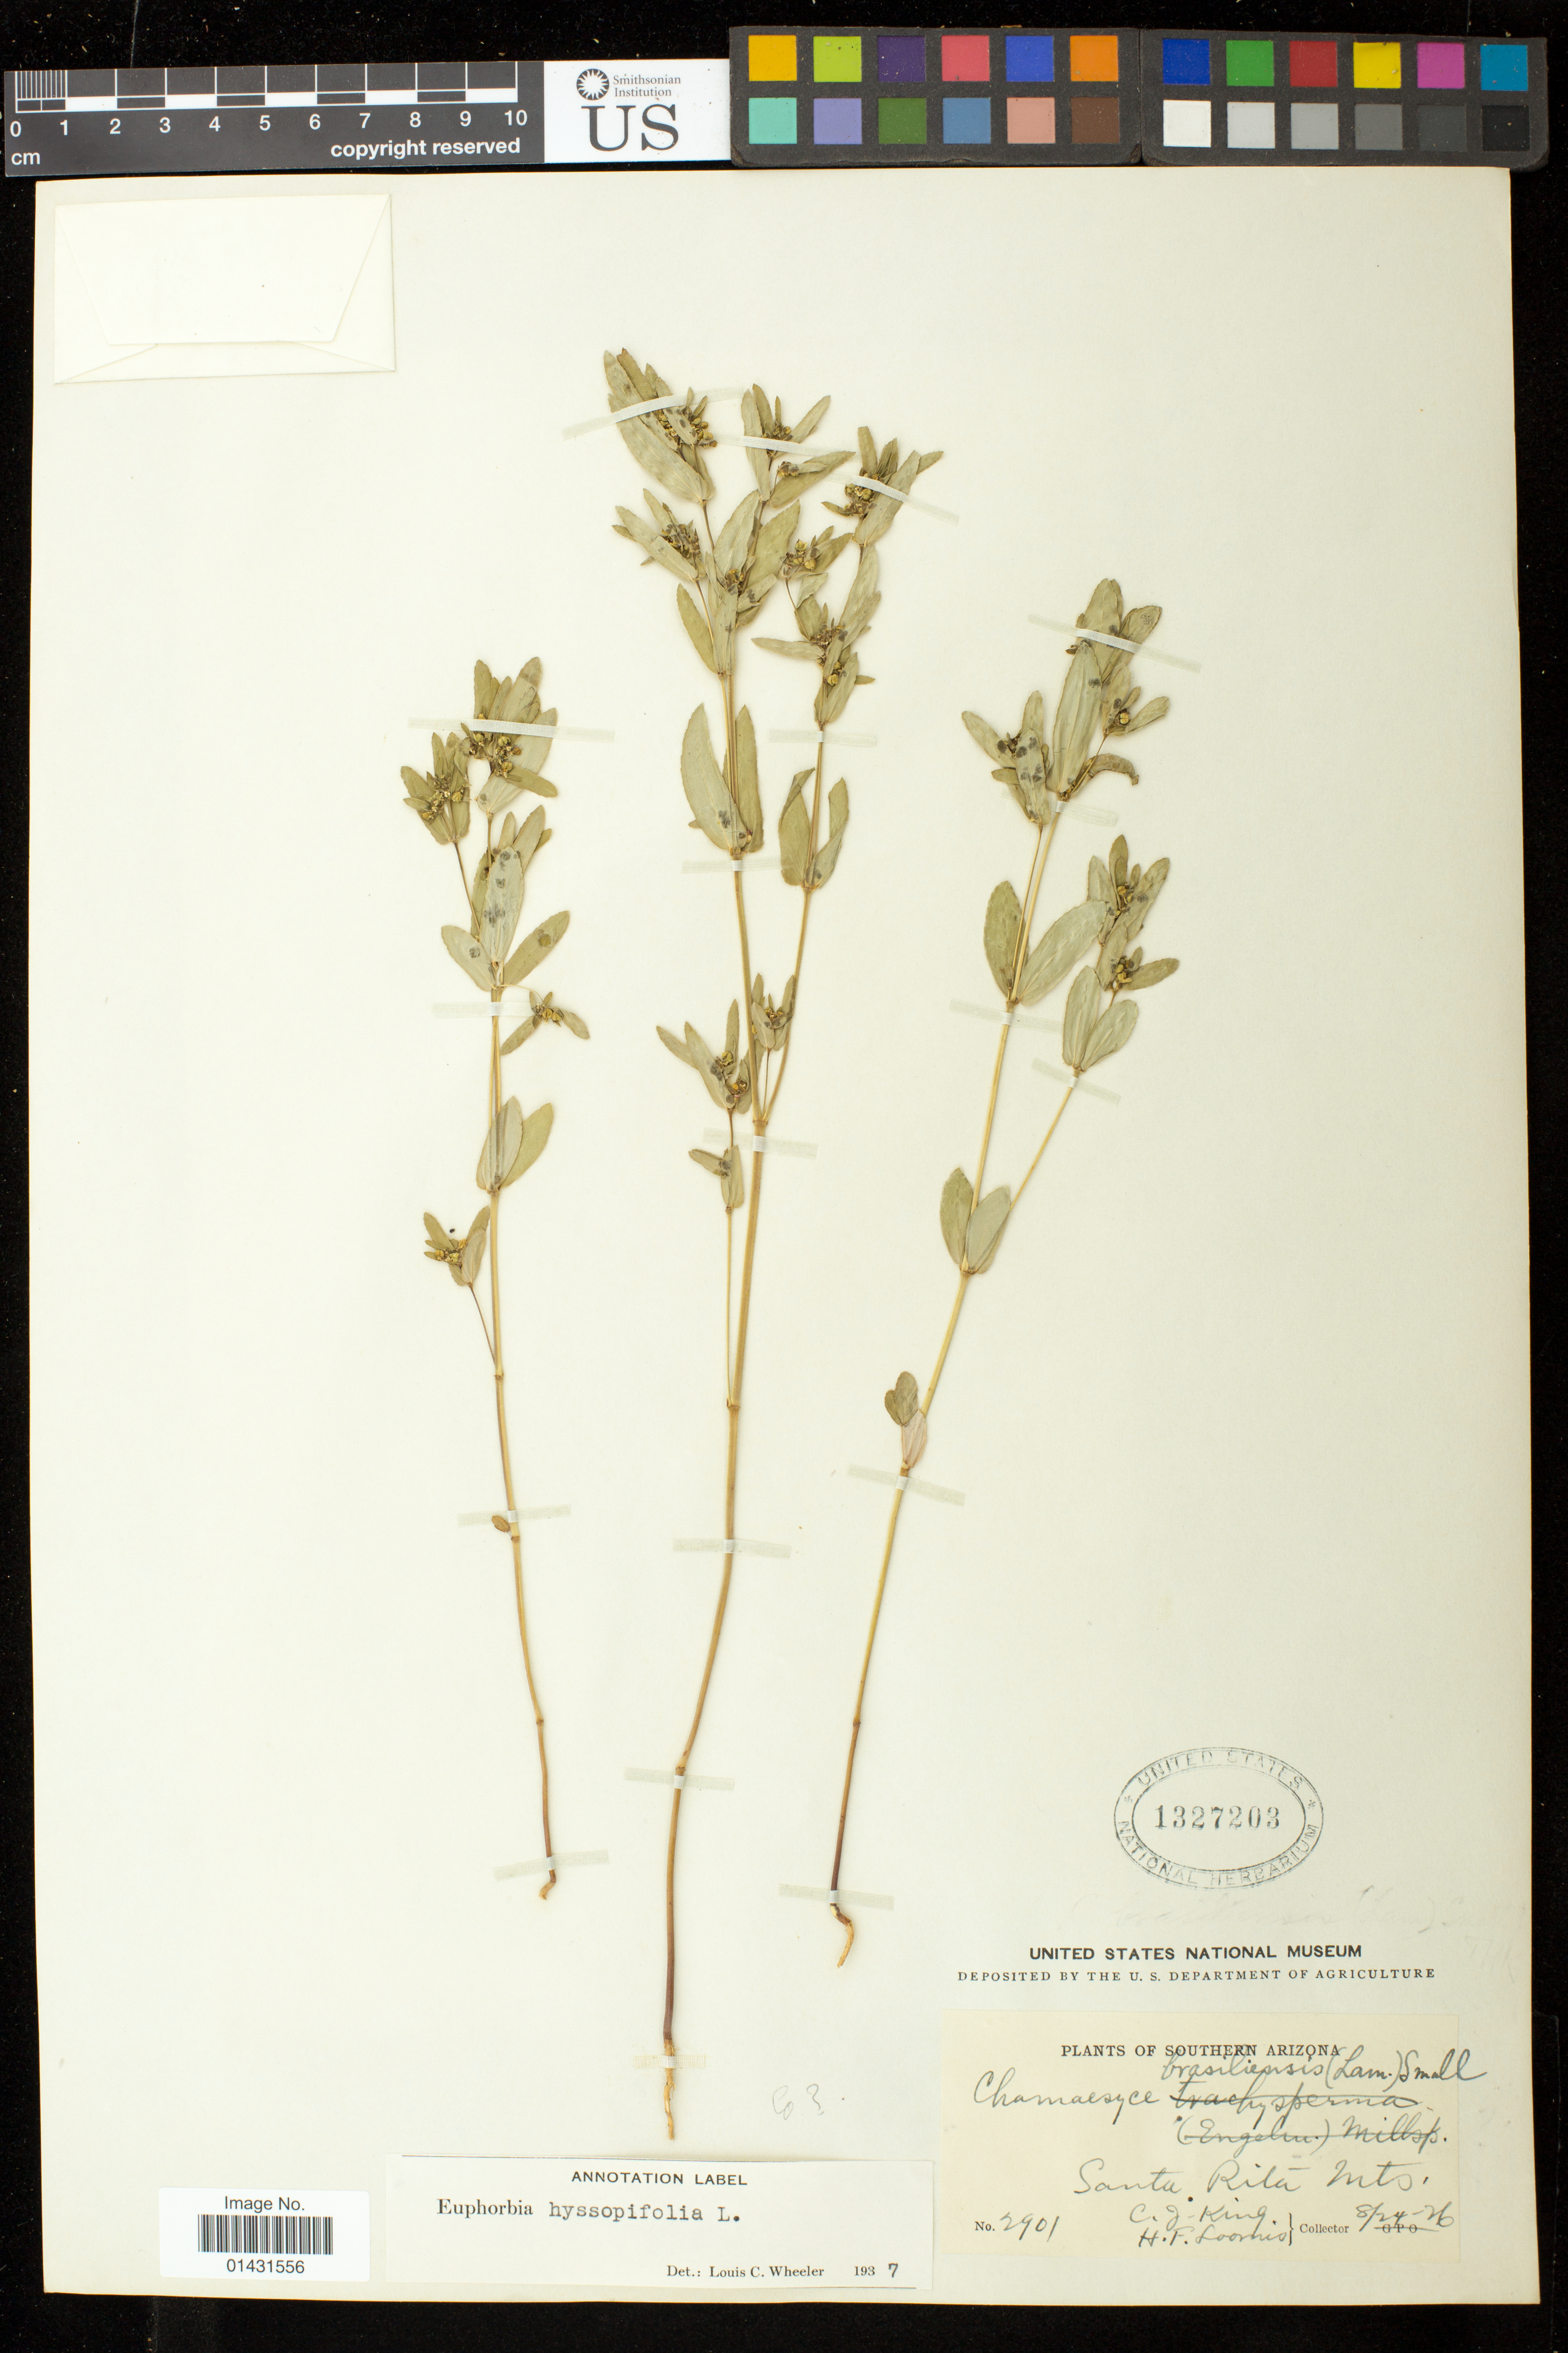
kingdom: Plantae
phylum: Tracheophyta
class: Magnoliopsida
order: Malpighiales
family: Euphorbiaceae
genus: Euphorbia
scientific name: Euphorbia hyssopifolia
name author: L.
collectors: C. J. King & H. F. Loomis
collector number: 2901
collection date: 1926-08-24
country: United States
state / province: Arizona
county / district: Santa Cruz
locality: Santa Rita Mts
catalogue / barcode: US 1327203